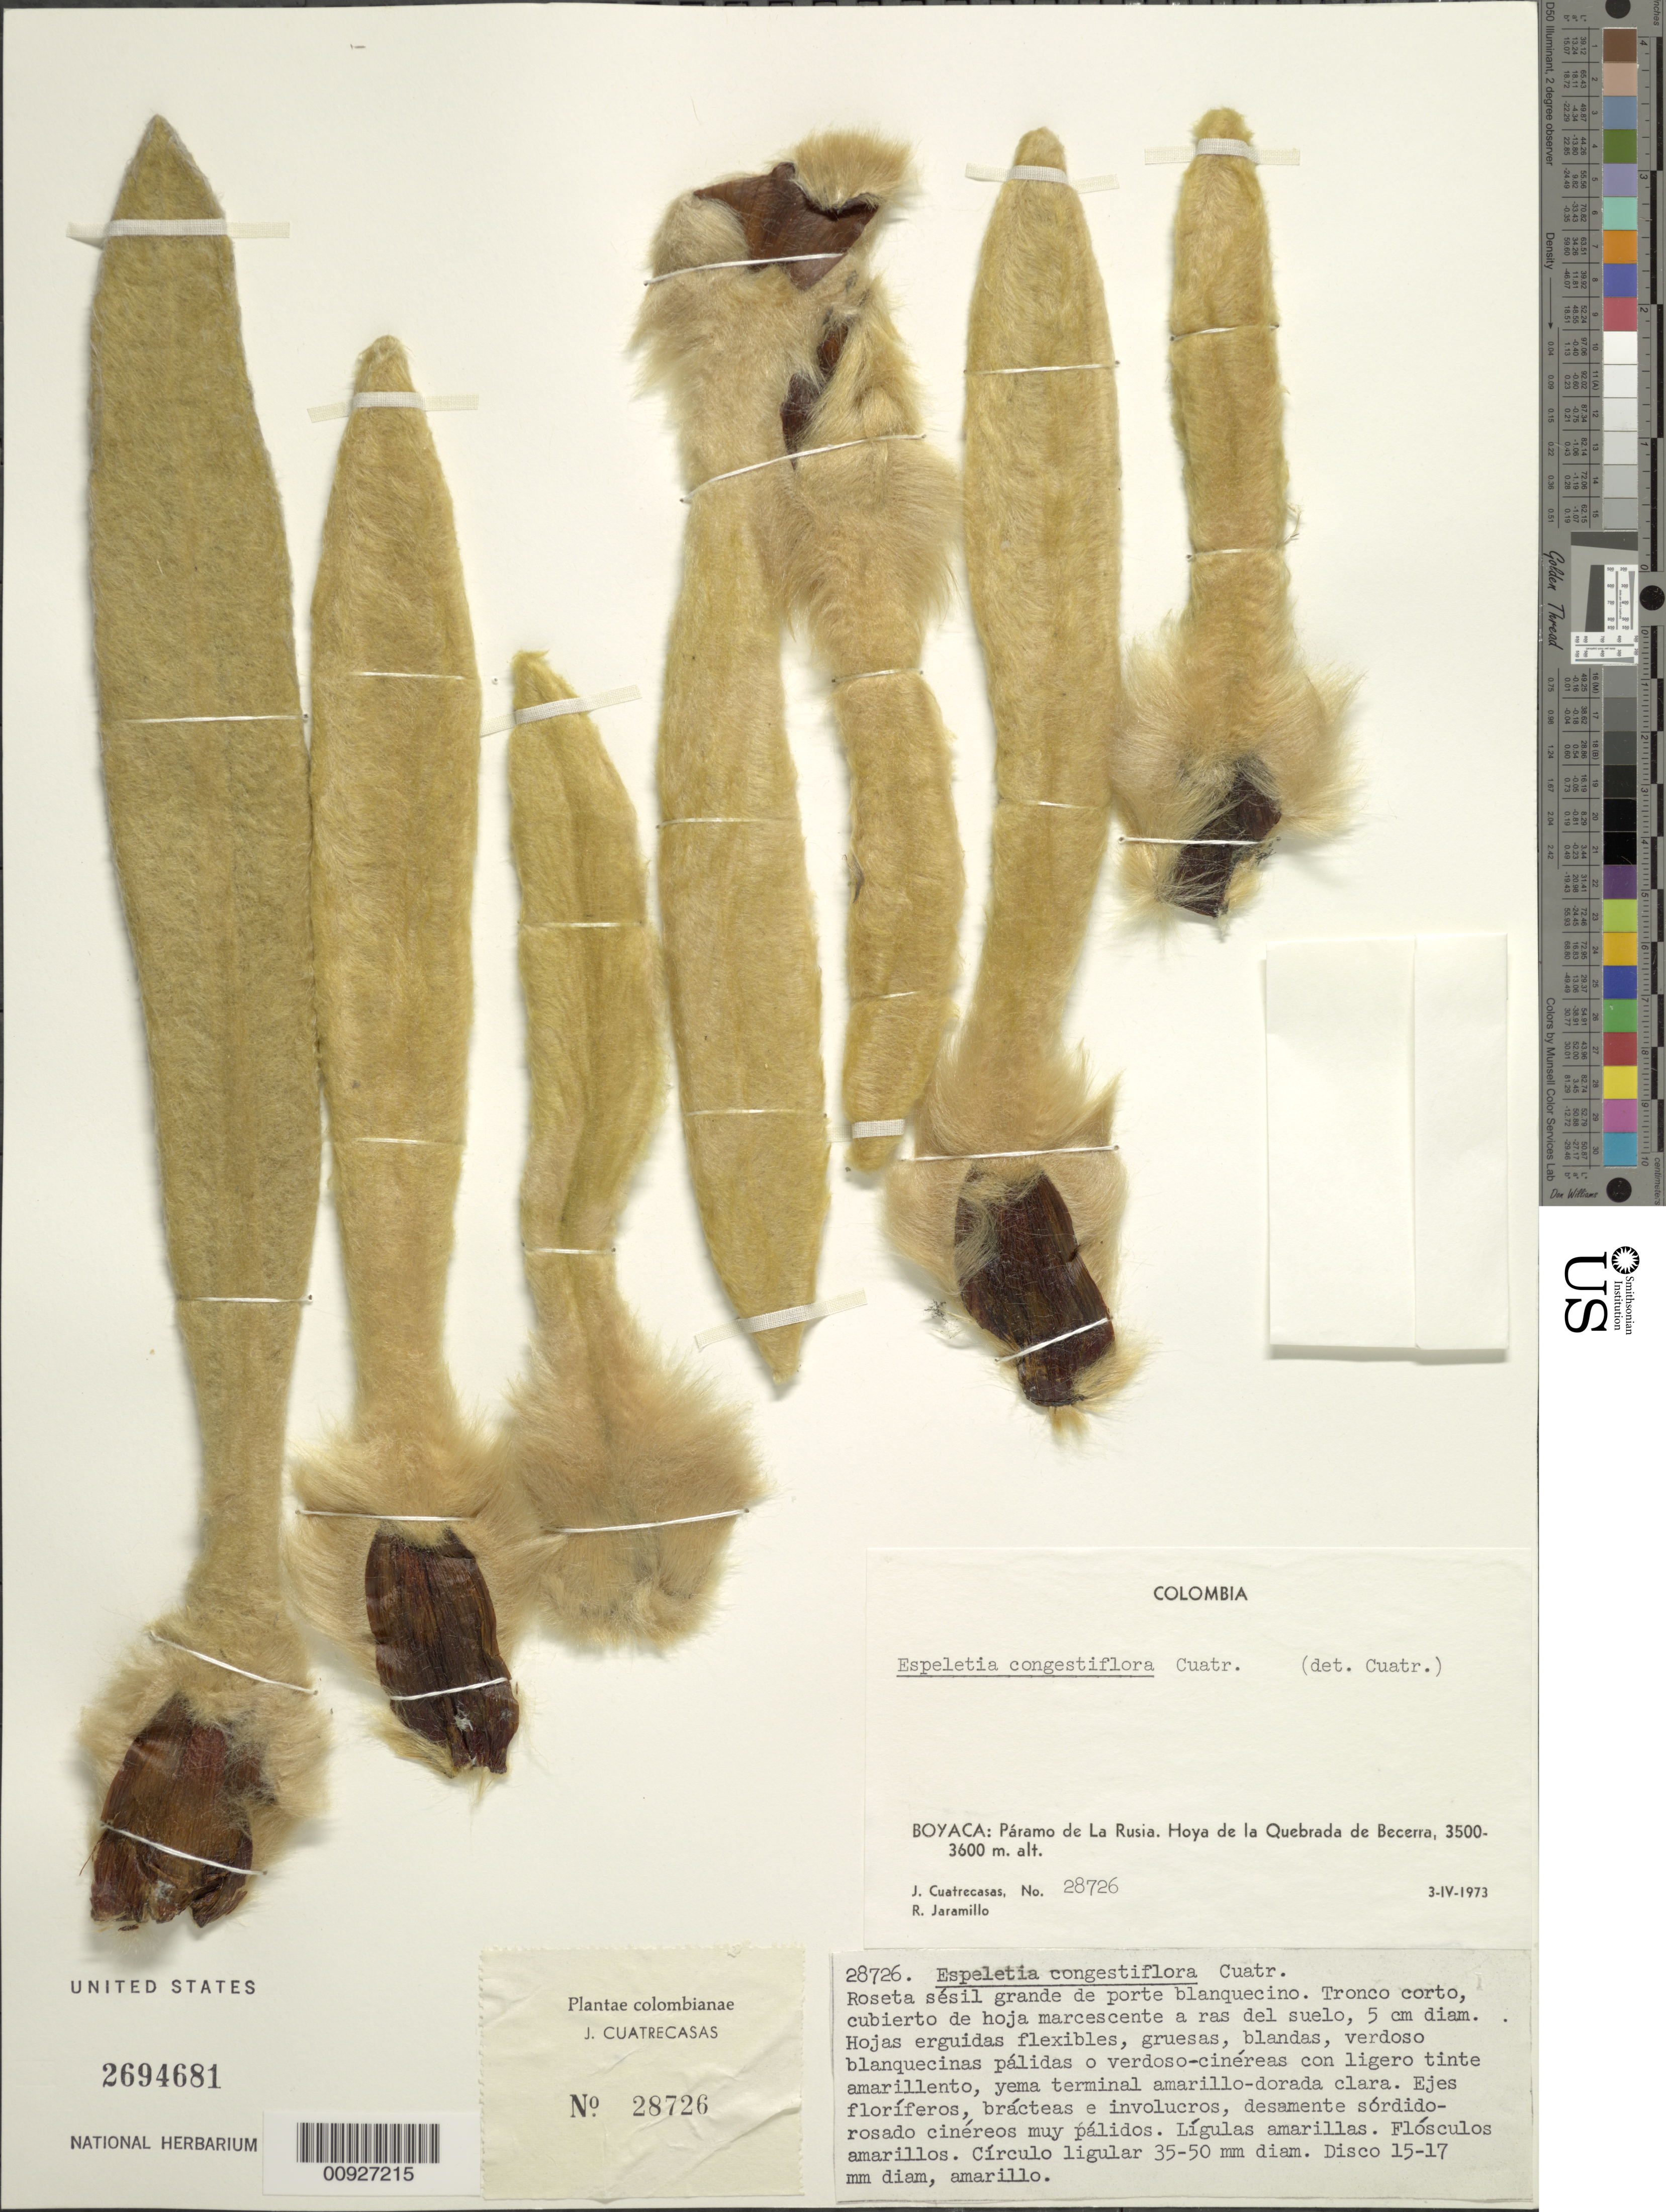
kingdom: Plantae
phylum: Tracheophyta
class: Magnoliopsida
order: Asterales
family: Asteraceae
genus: Espeletia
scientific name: Espeletia congestiflora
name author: Cuatrec.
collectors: J. Cuatrecasas & R. Jaramillo M.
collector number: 28726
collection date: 1973-04-03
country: Colombia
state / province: Boyacá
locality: P. de La Rusia. Páramo de La Rusia, Hoya de la Quebrada de Becerra.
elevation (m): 3500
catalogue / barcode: US 2694681